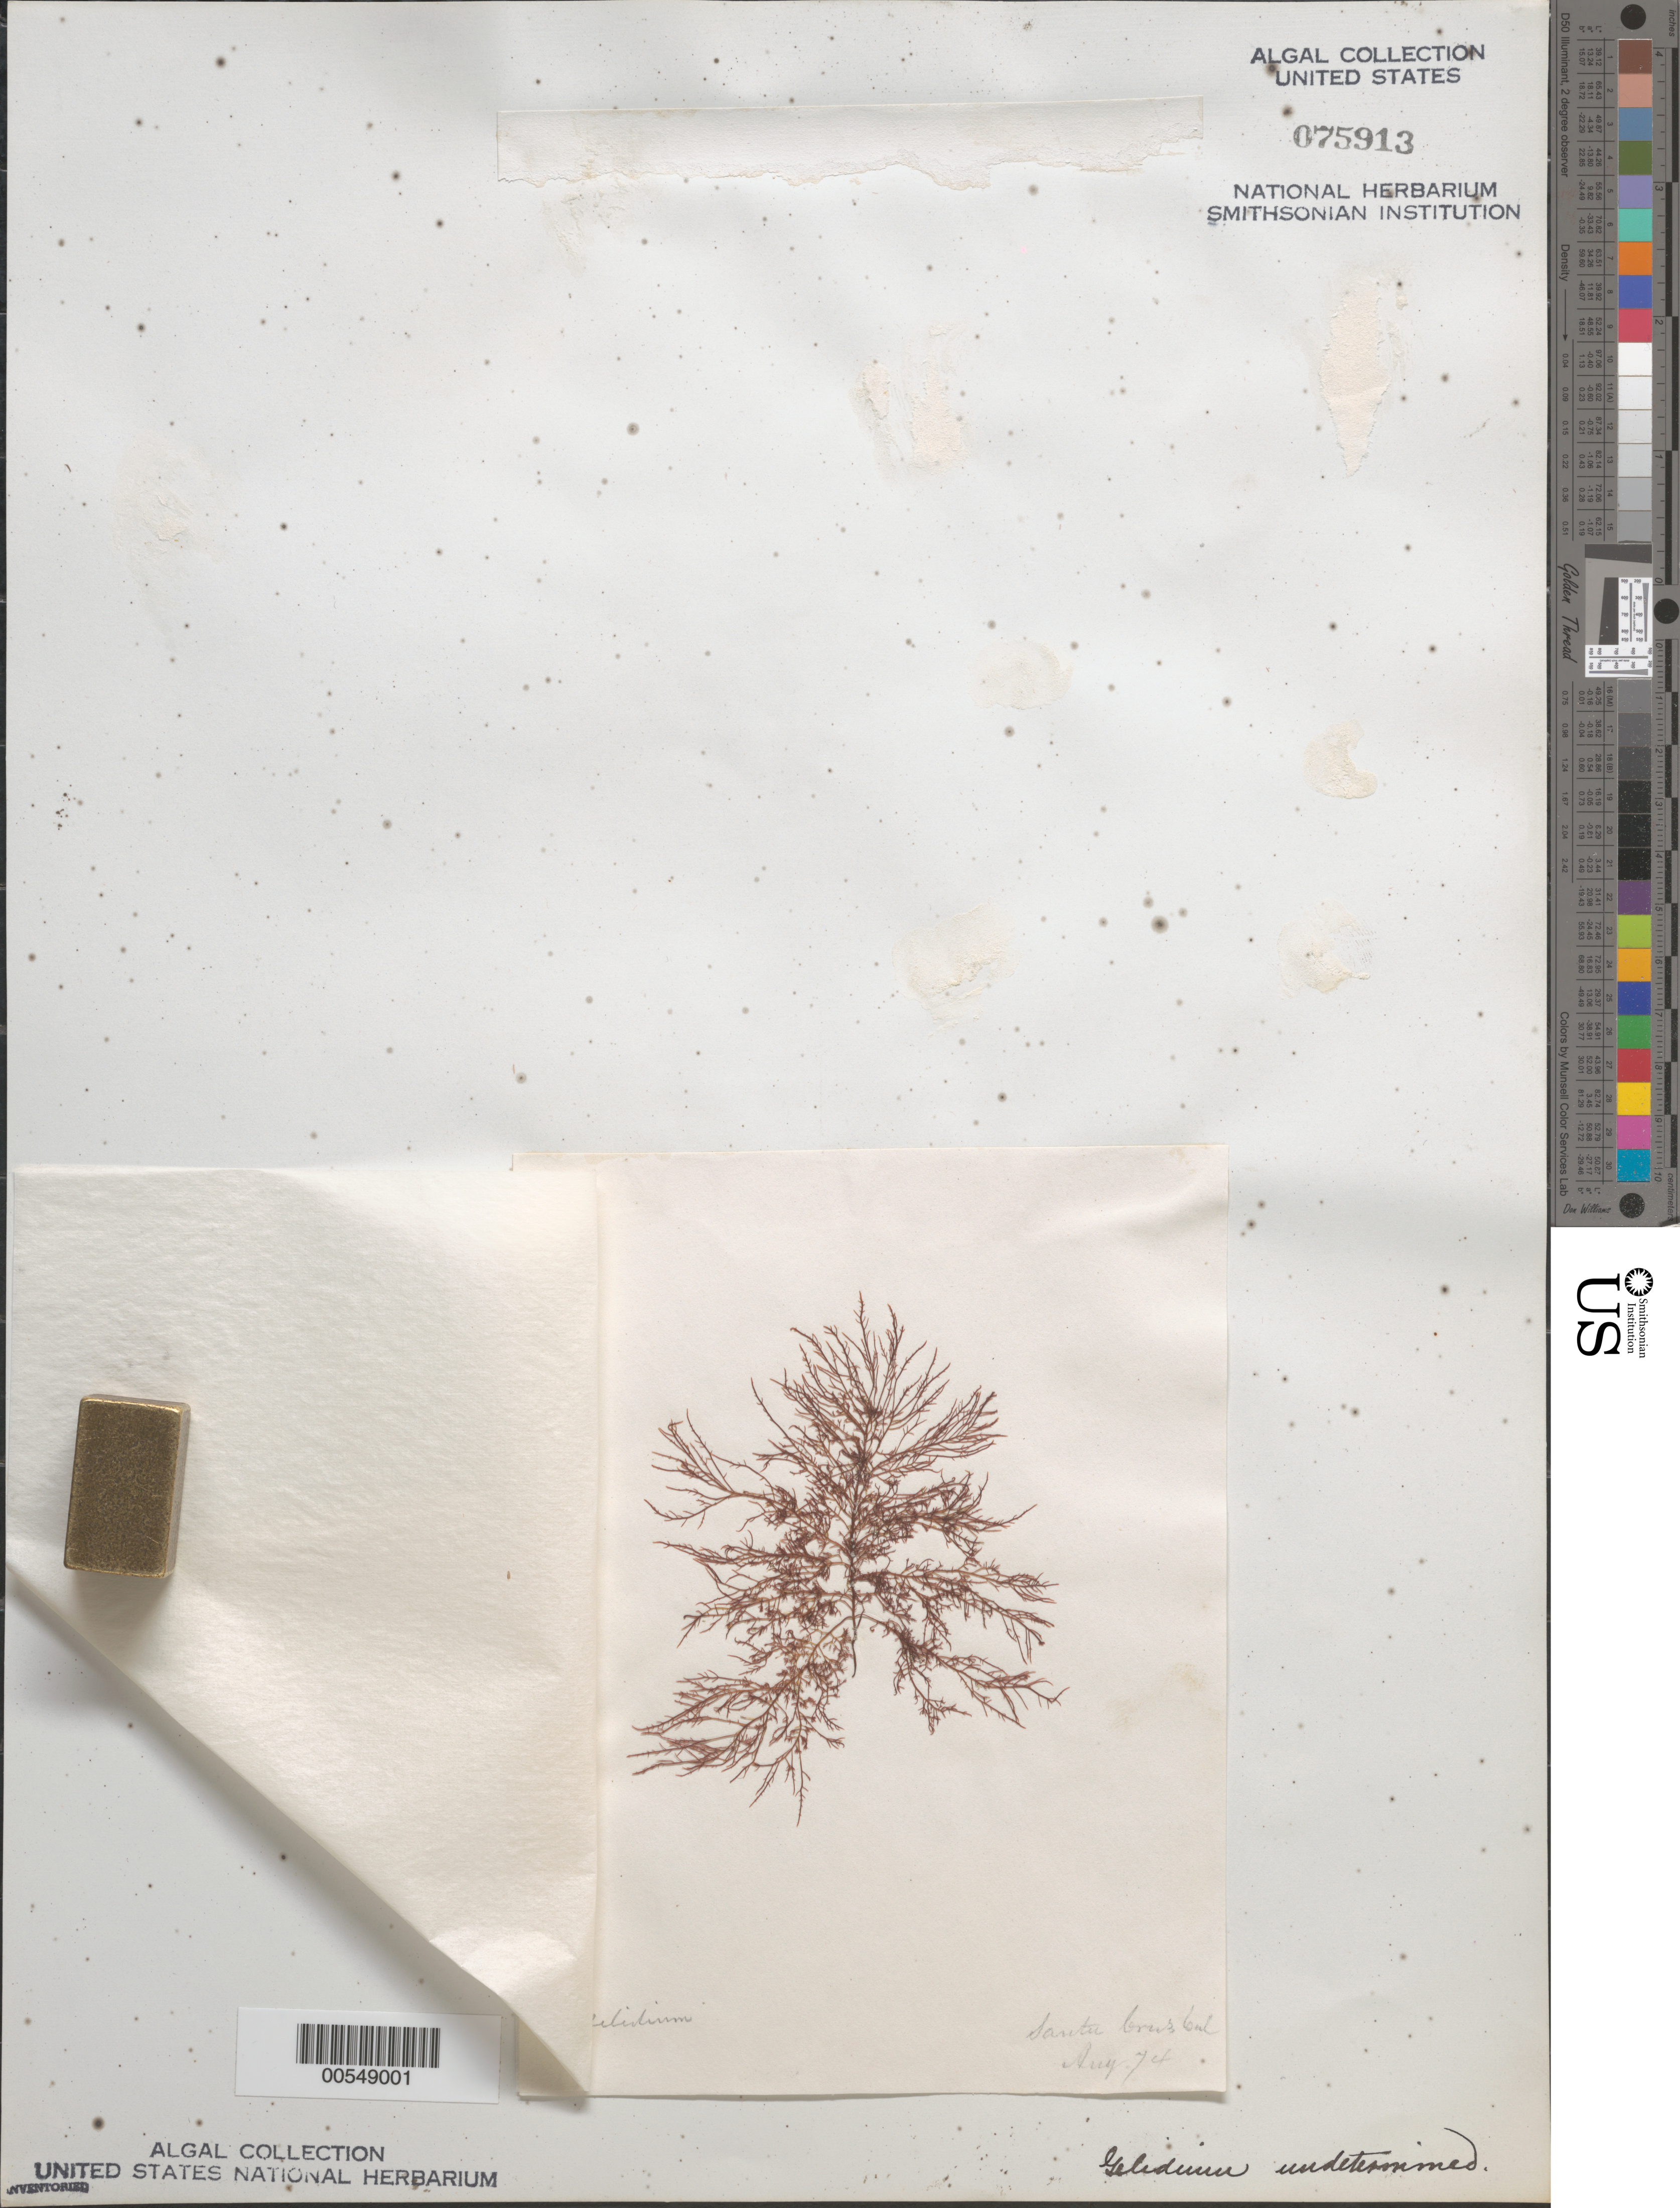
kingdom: Plantae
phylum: Rhodophyta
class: Florideophyceae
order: Gelidiales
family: Gelidiaceae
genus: Gelidium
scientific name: Gelidium sp.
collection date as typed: Aug 1874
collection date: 1874-08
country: United States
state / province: California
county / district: Santa Cruz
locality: Santa Cruz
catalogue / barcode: US 75913